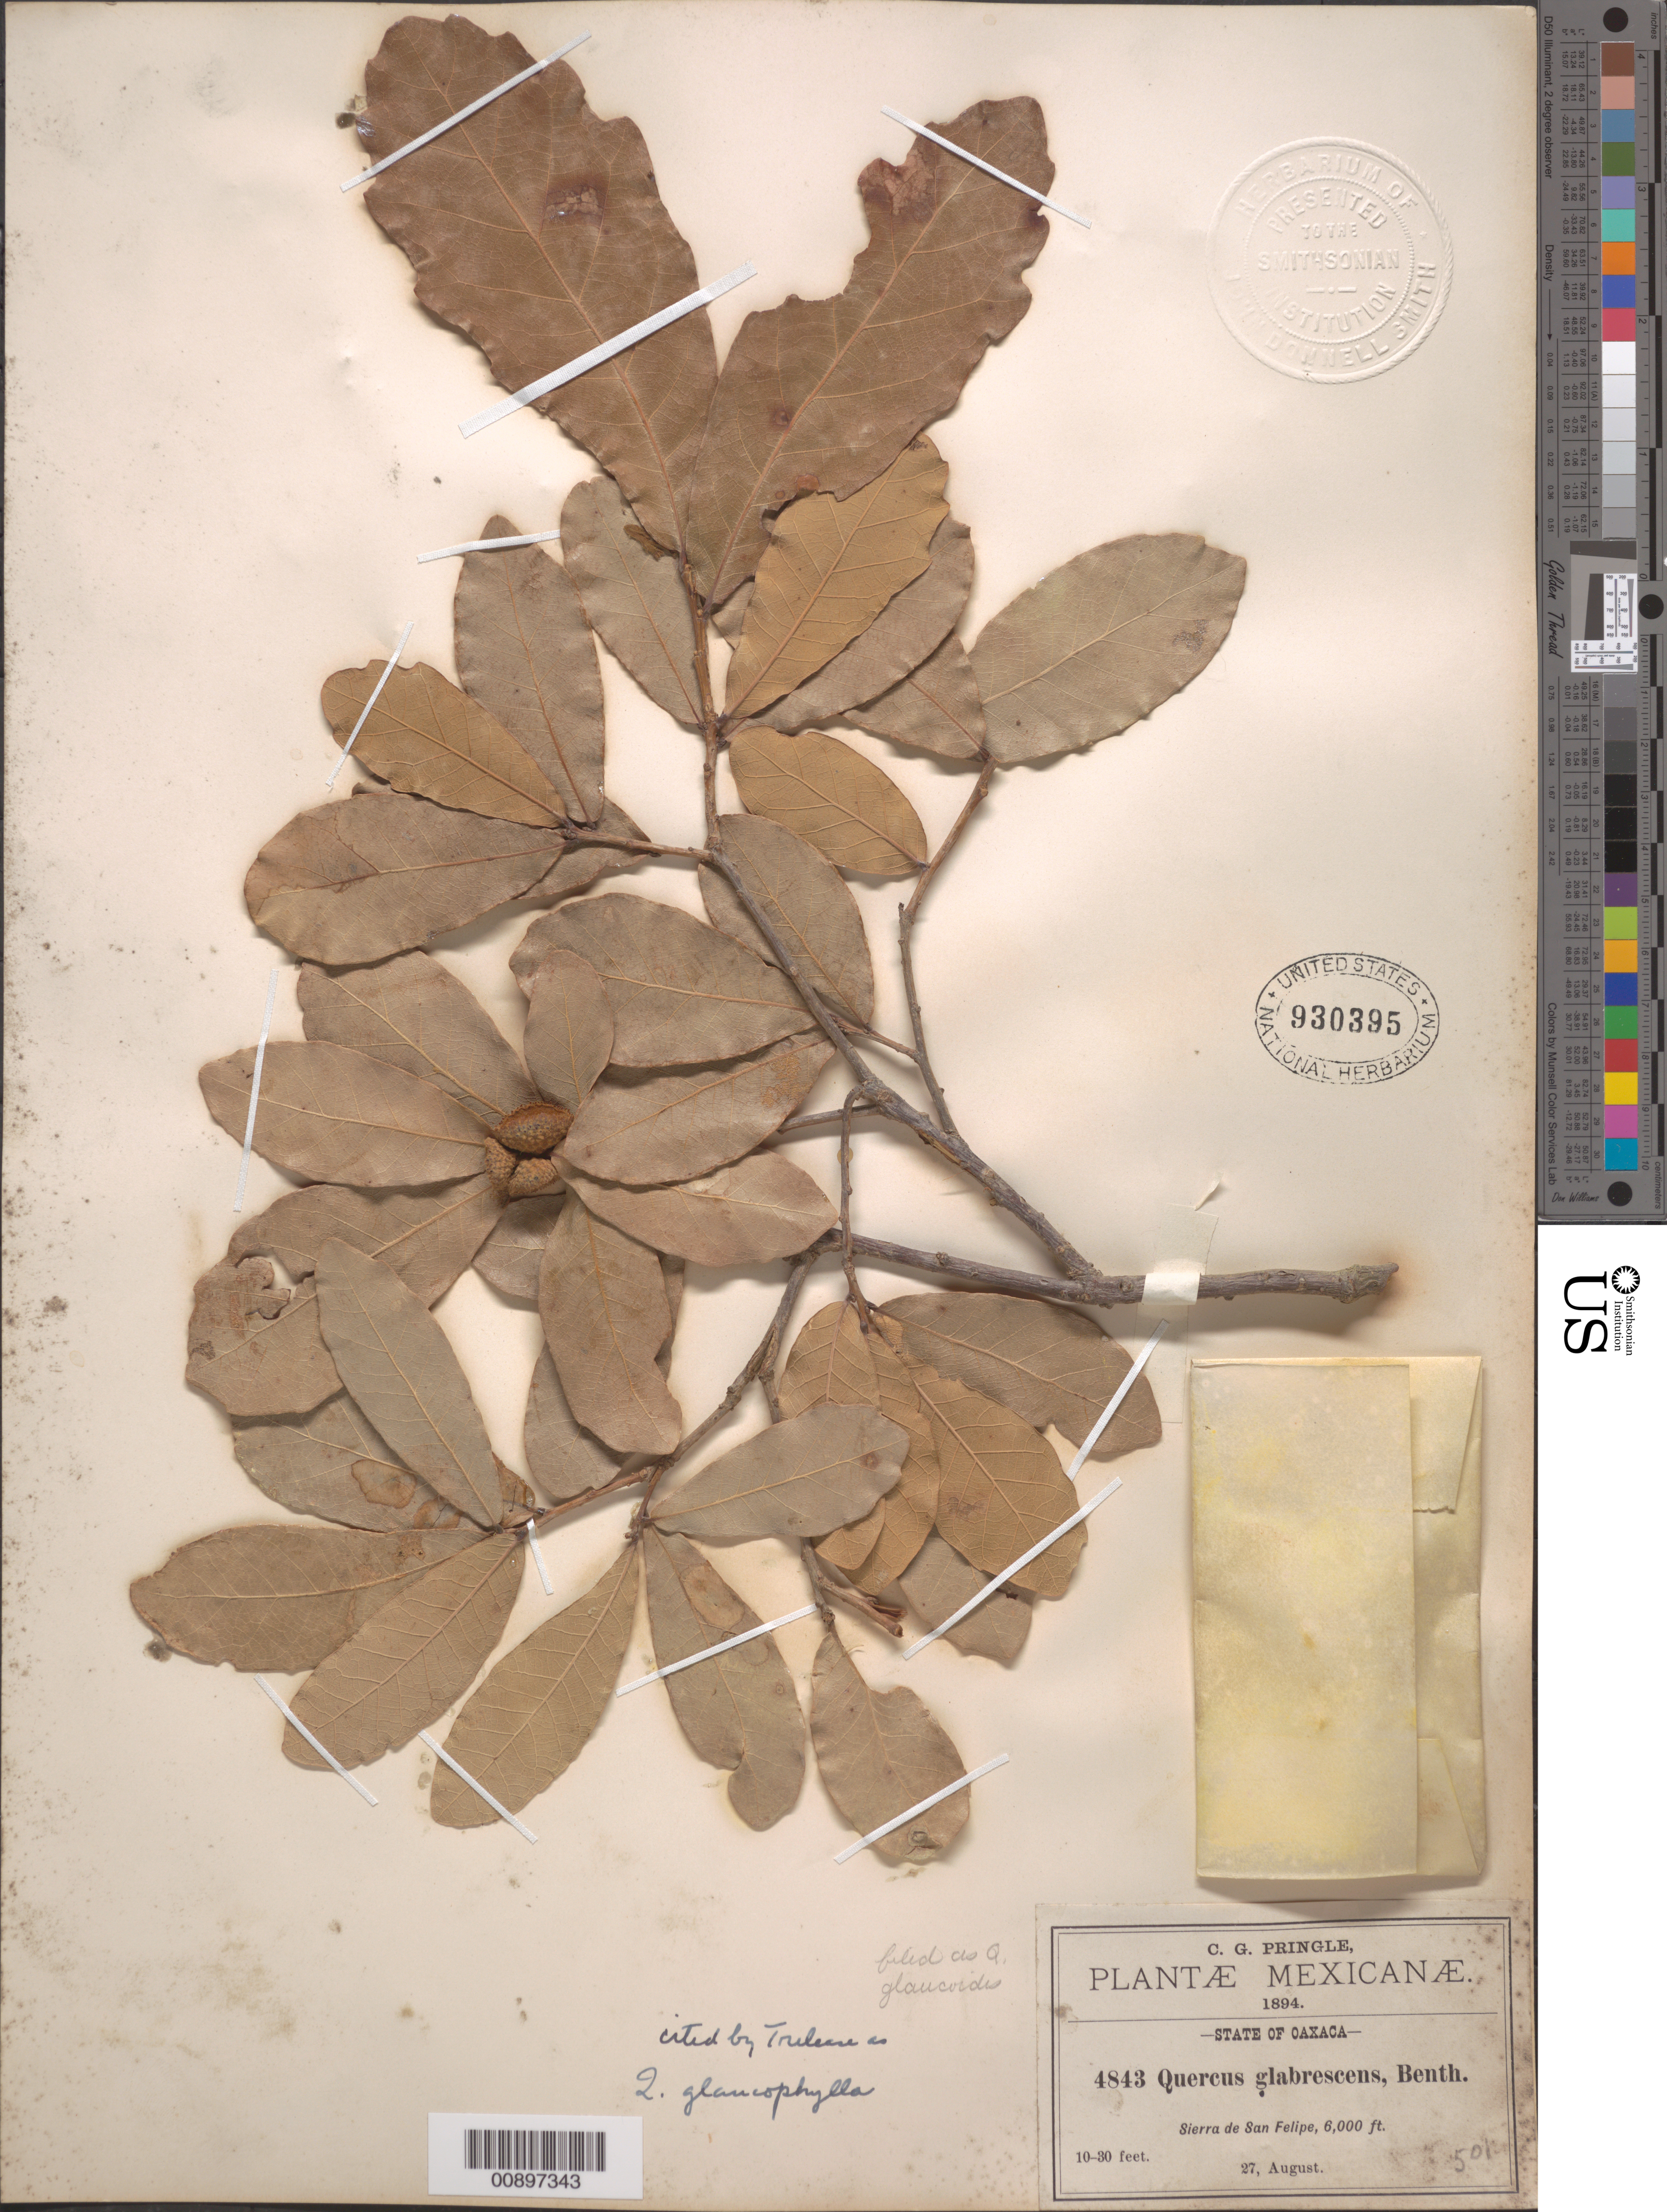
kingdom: Plantae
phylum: Tracheophyta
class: Magnoliopsida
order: Fagales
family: Fagaceae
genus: Quercus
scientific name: Quercus glaucoides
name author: M. Martens & Galeotti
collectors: C. G. Pringle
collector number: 4843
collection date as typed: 27 Aug 1894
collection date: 1894-08-27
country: Mexico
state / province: Oaxaca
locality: Sierra de San Felipe, Oaxaca.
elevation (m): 1829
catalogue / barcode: US 930395